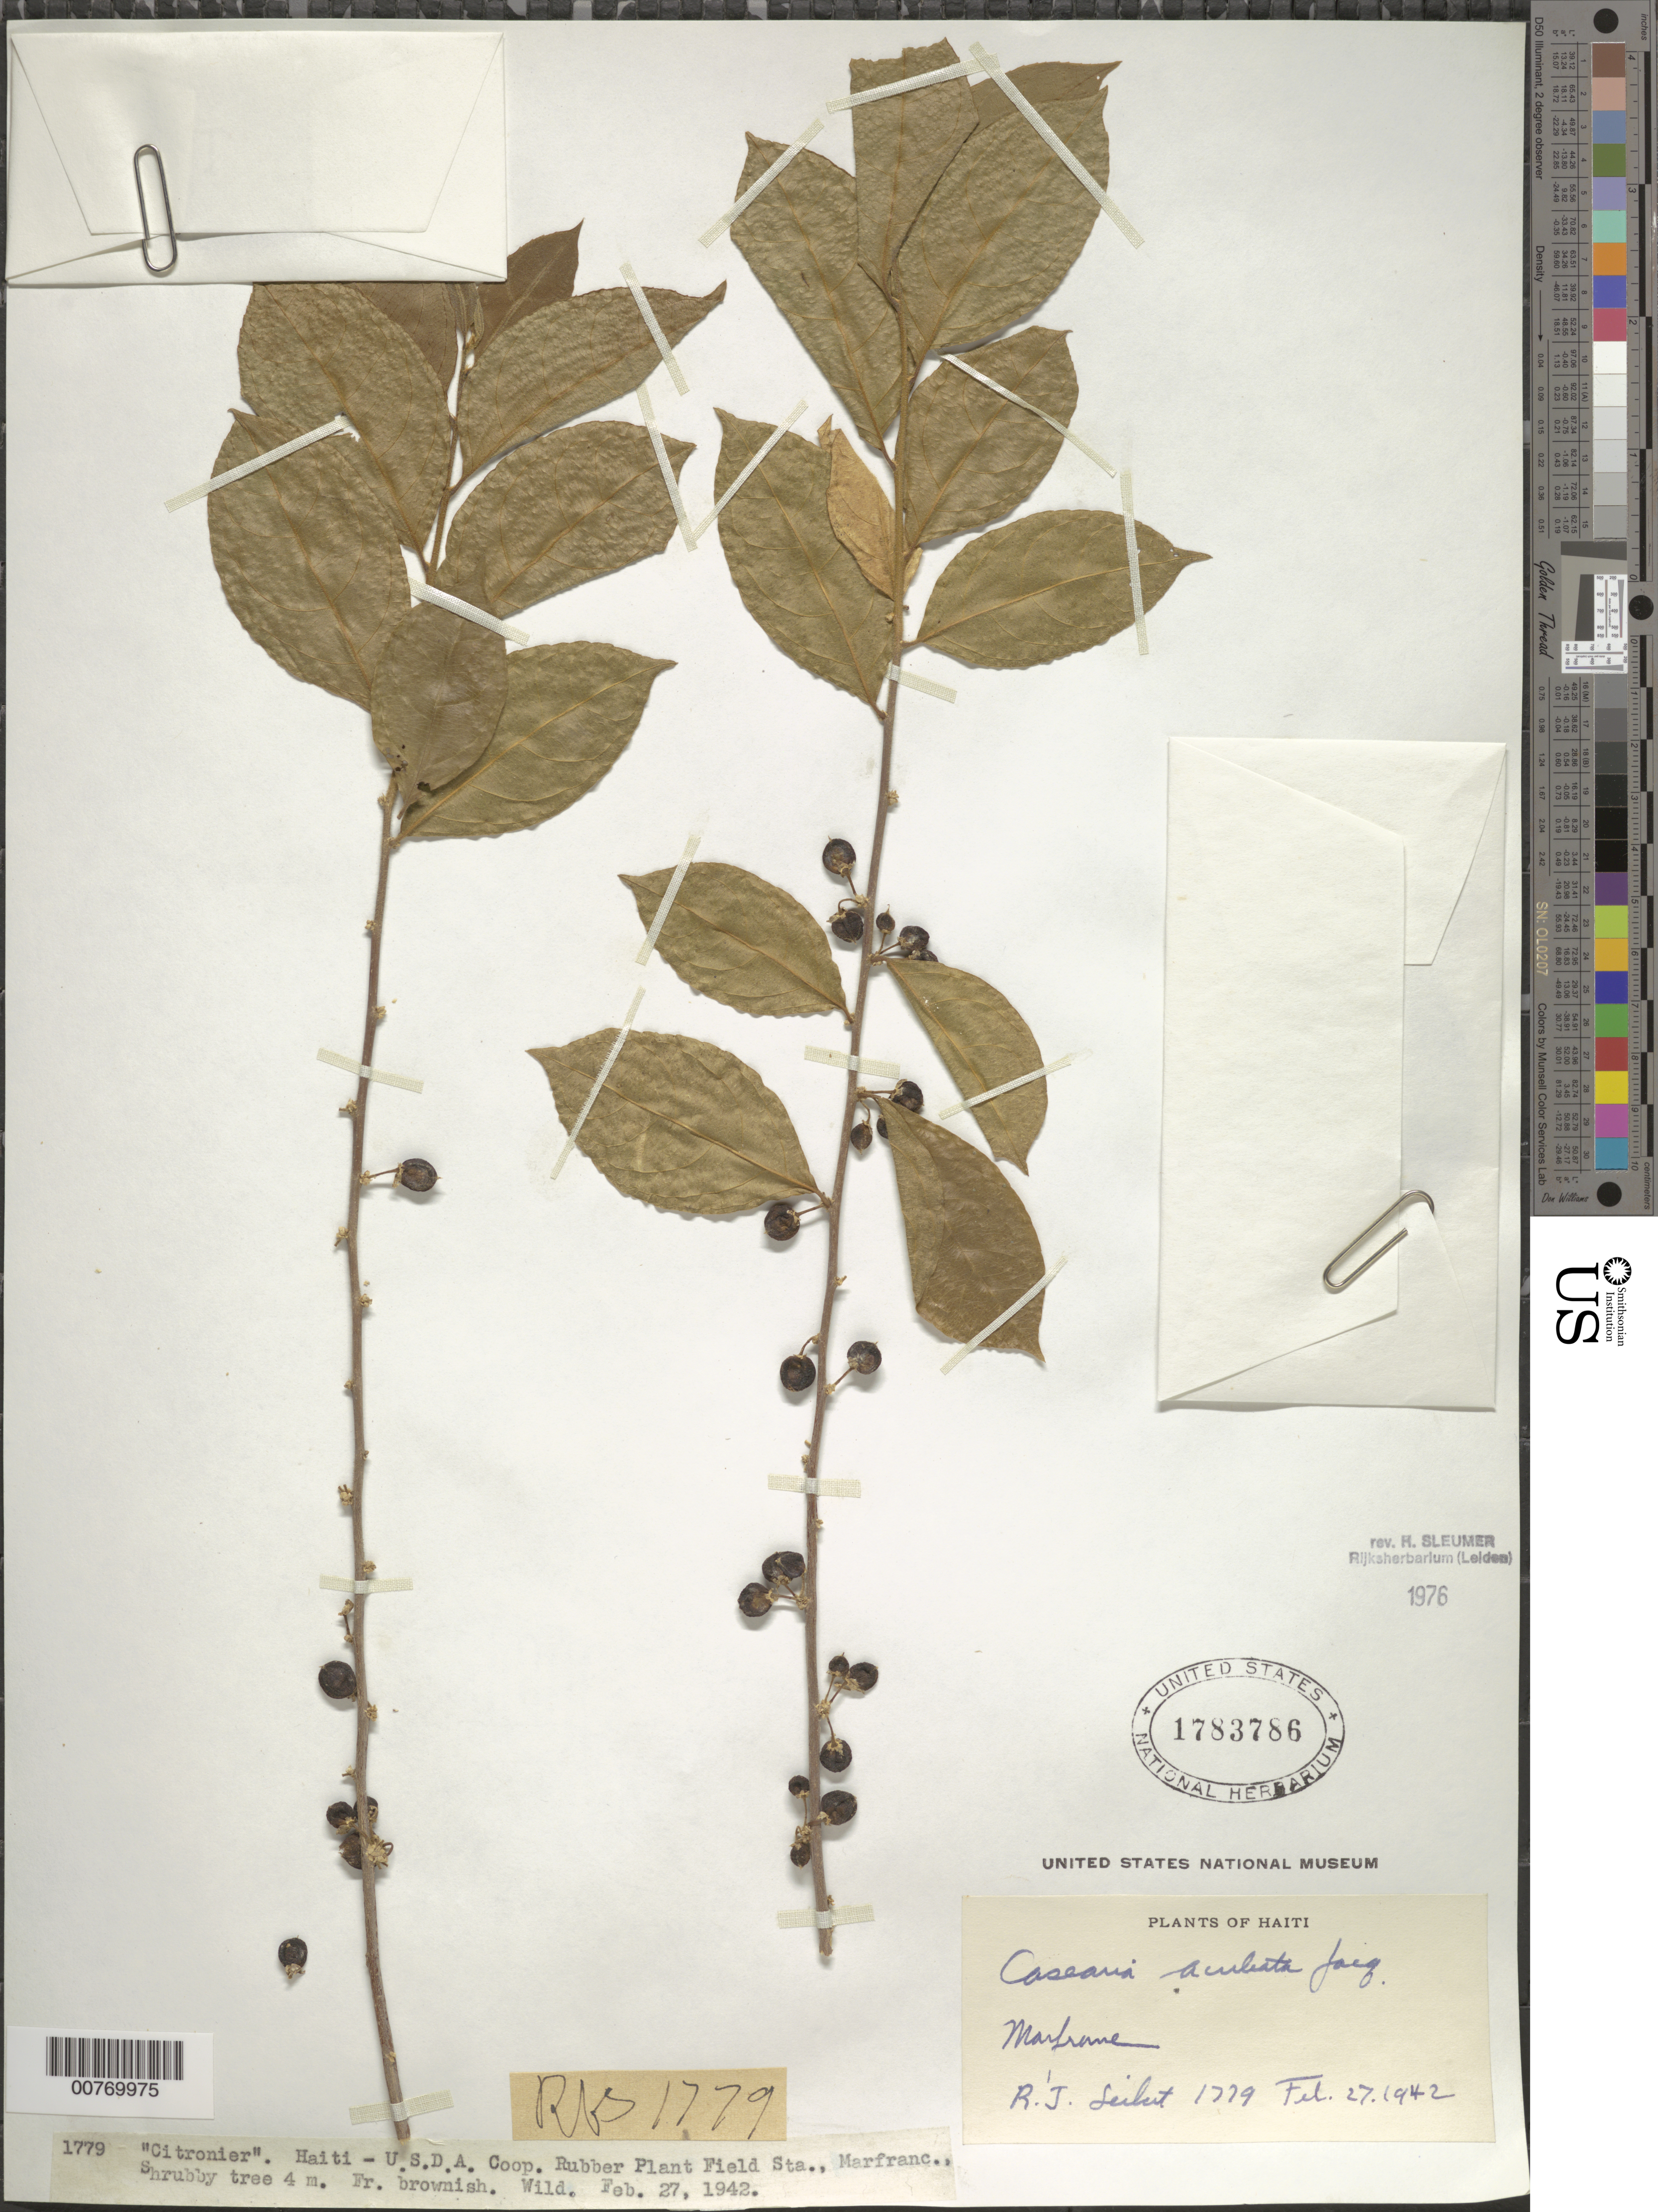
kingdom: Plantae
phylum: Tracheophyta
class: Magnoliopsida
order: Malpighiales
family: Salicaceae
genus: Casearia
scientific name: Casearia aculeata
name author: Jacq.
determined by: Sleumer, H. O.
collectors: R. J. Seibert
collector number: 1779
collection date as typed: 27 Feb 1942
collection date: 1942-02-27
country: Haiti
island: Hispaniola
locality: Marfranc.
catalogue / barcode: US 1783786